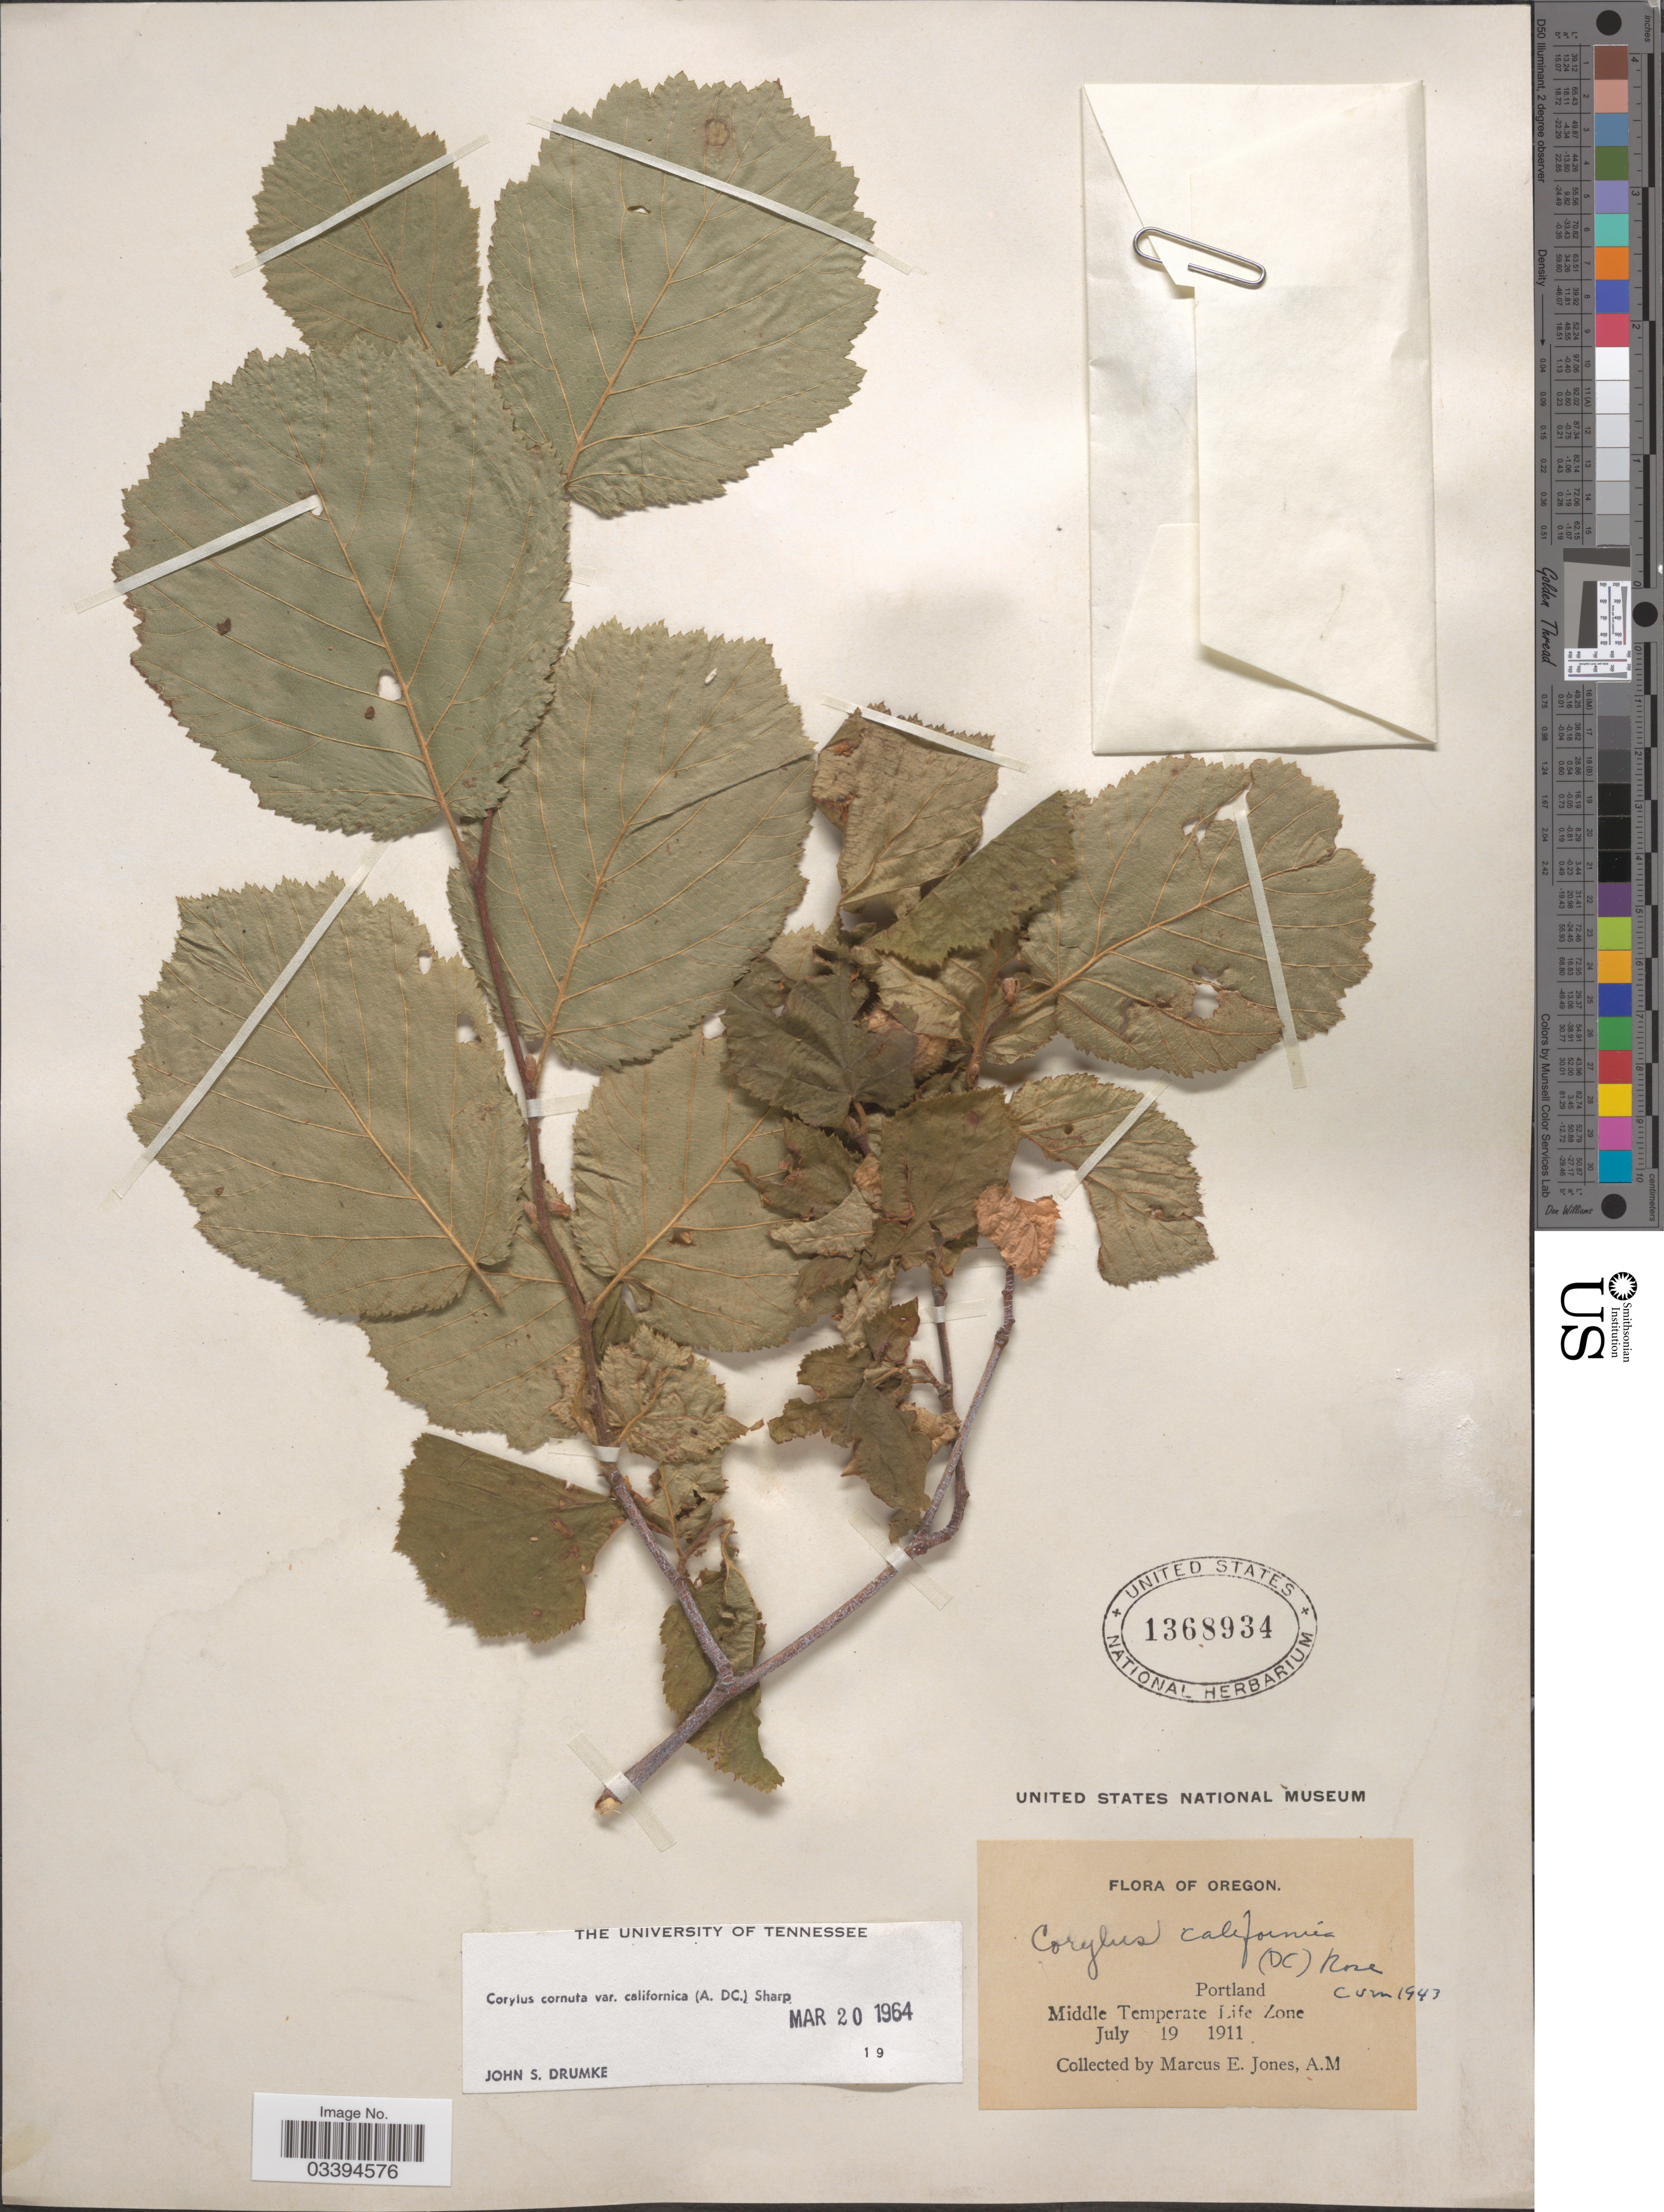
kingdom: Plantae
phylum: Tracheophyta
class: Magnoliopsida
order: Fagales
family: Betulaceae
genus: Corylus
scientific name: Corylus californica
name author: (A. DC.) Rose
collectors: M. E. Jones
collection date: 1911-07-19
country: United States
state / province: Oregon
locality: Portland, Middle Temperate Life Zone.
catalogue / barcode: US 1368934